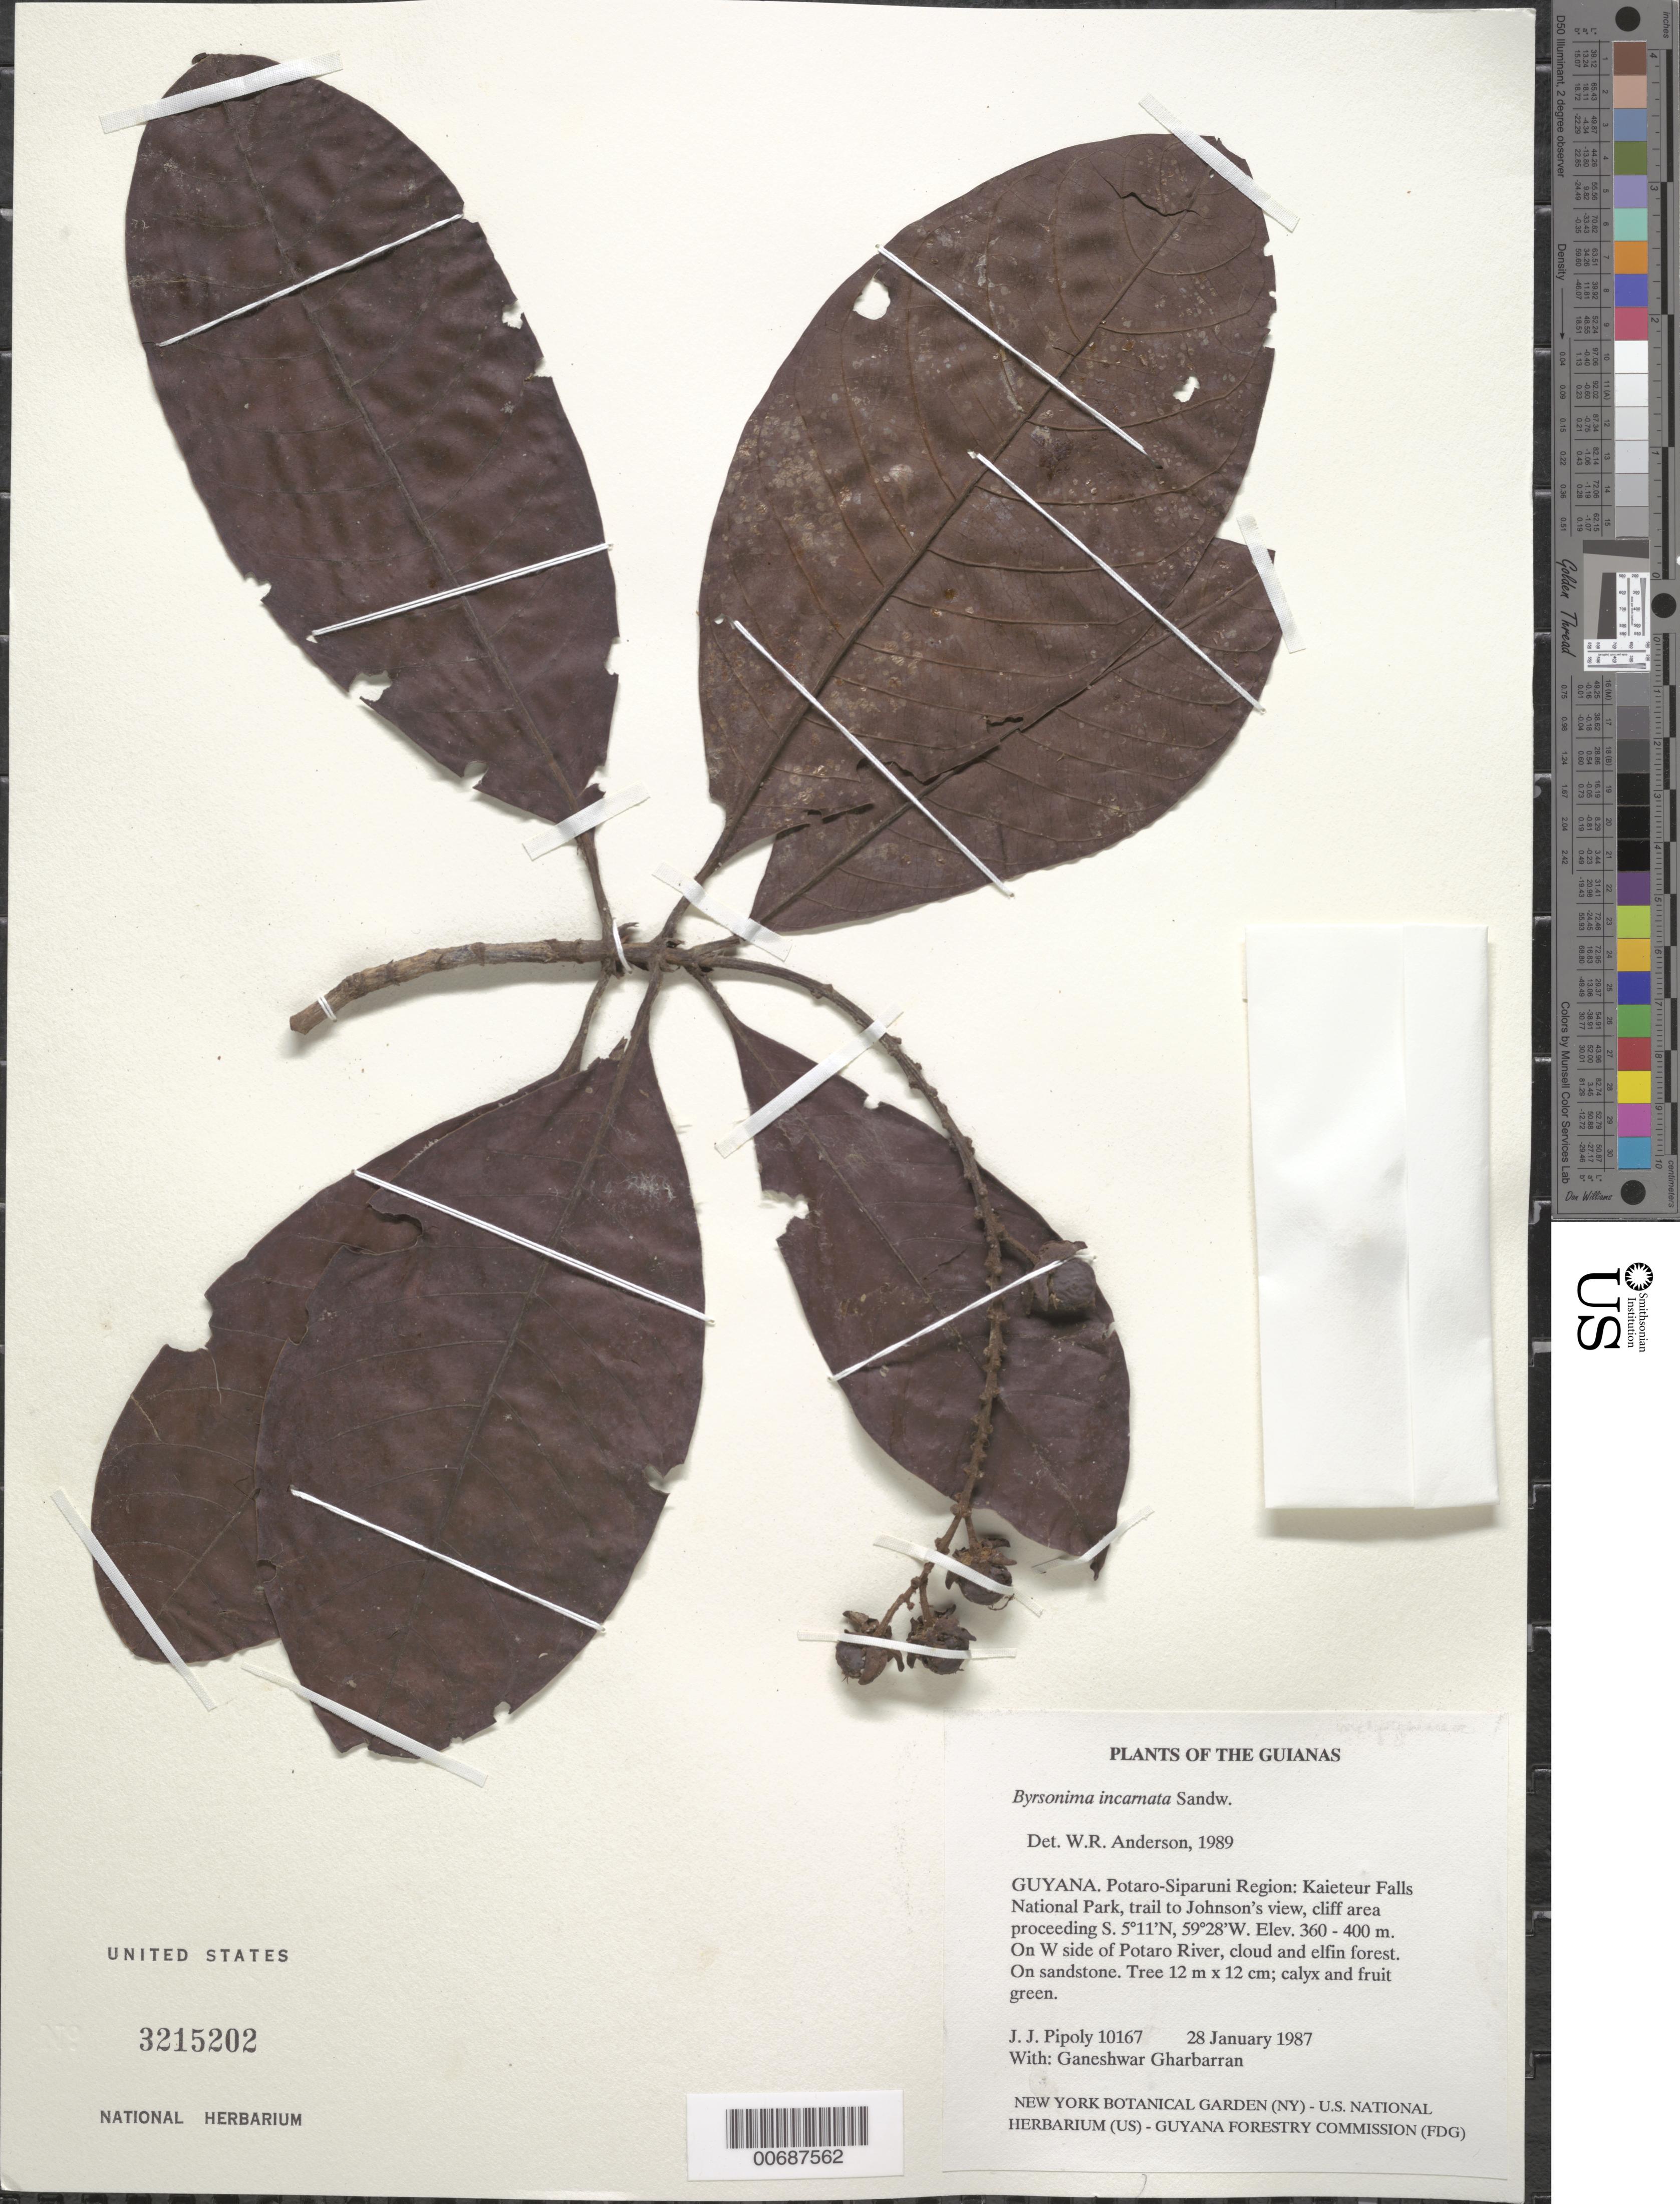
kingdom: Plantae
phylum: Tracheophyta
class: Magnoliopsida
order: Malpighiales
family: Malpighiaceae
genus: Byrsonima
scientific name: Byrsonima incarnata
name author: Sandwith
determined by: Anderson, W. R., (MICH), University of Michigan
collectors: J. J. Pipoly & G. Gharbarran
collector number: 10167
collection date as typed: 28 January 1987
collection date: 1987-01-28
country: Guyana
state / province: Potaro-Siparuni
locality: Kaieteur Falls National Park, trail to Johnson's view, cliff area proceeding S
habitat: On W side of Potaro River, cloud and elfin forest. On sandstone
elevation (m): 360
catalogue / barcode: US 3215202